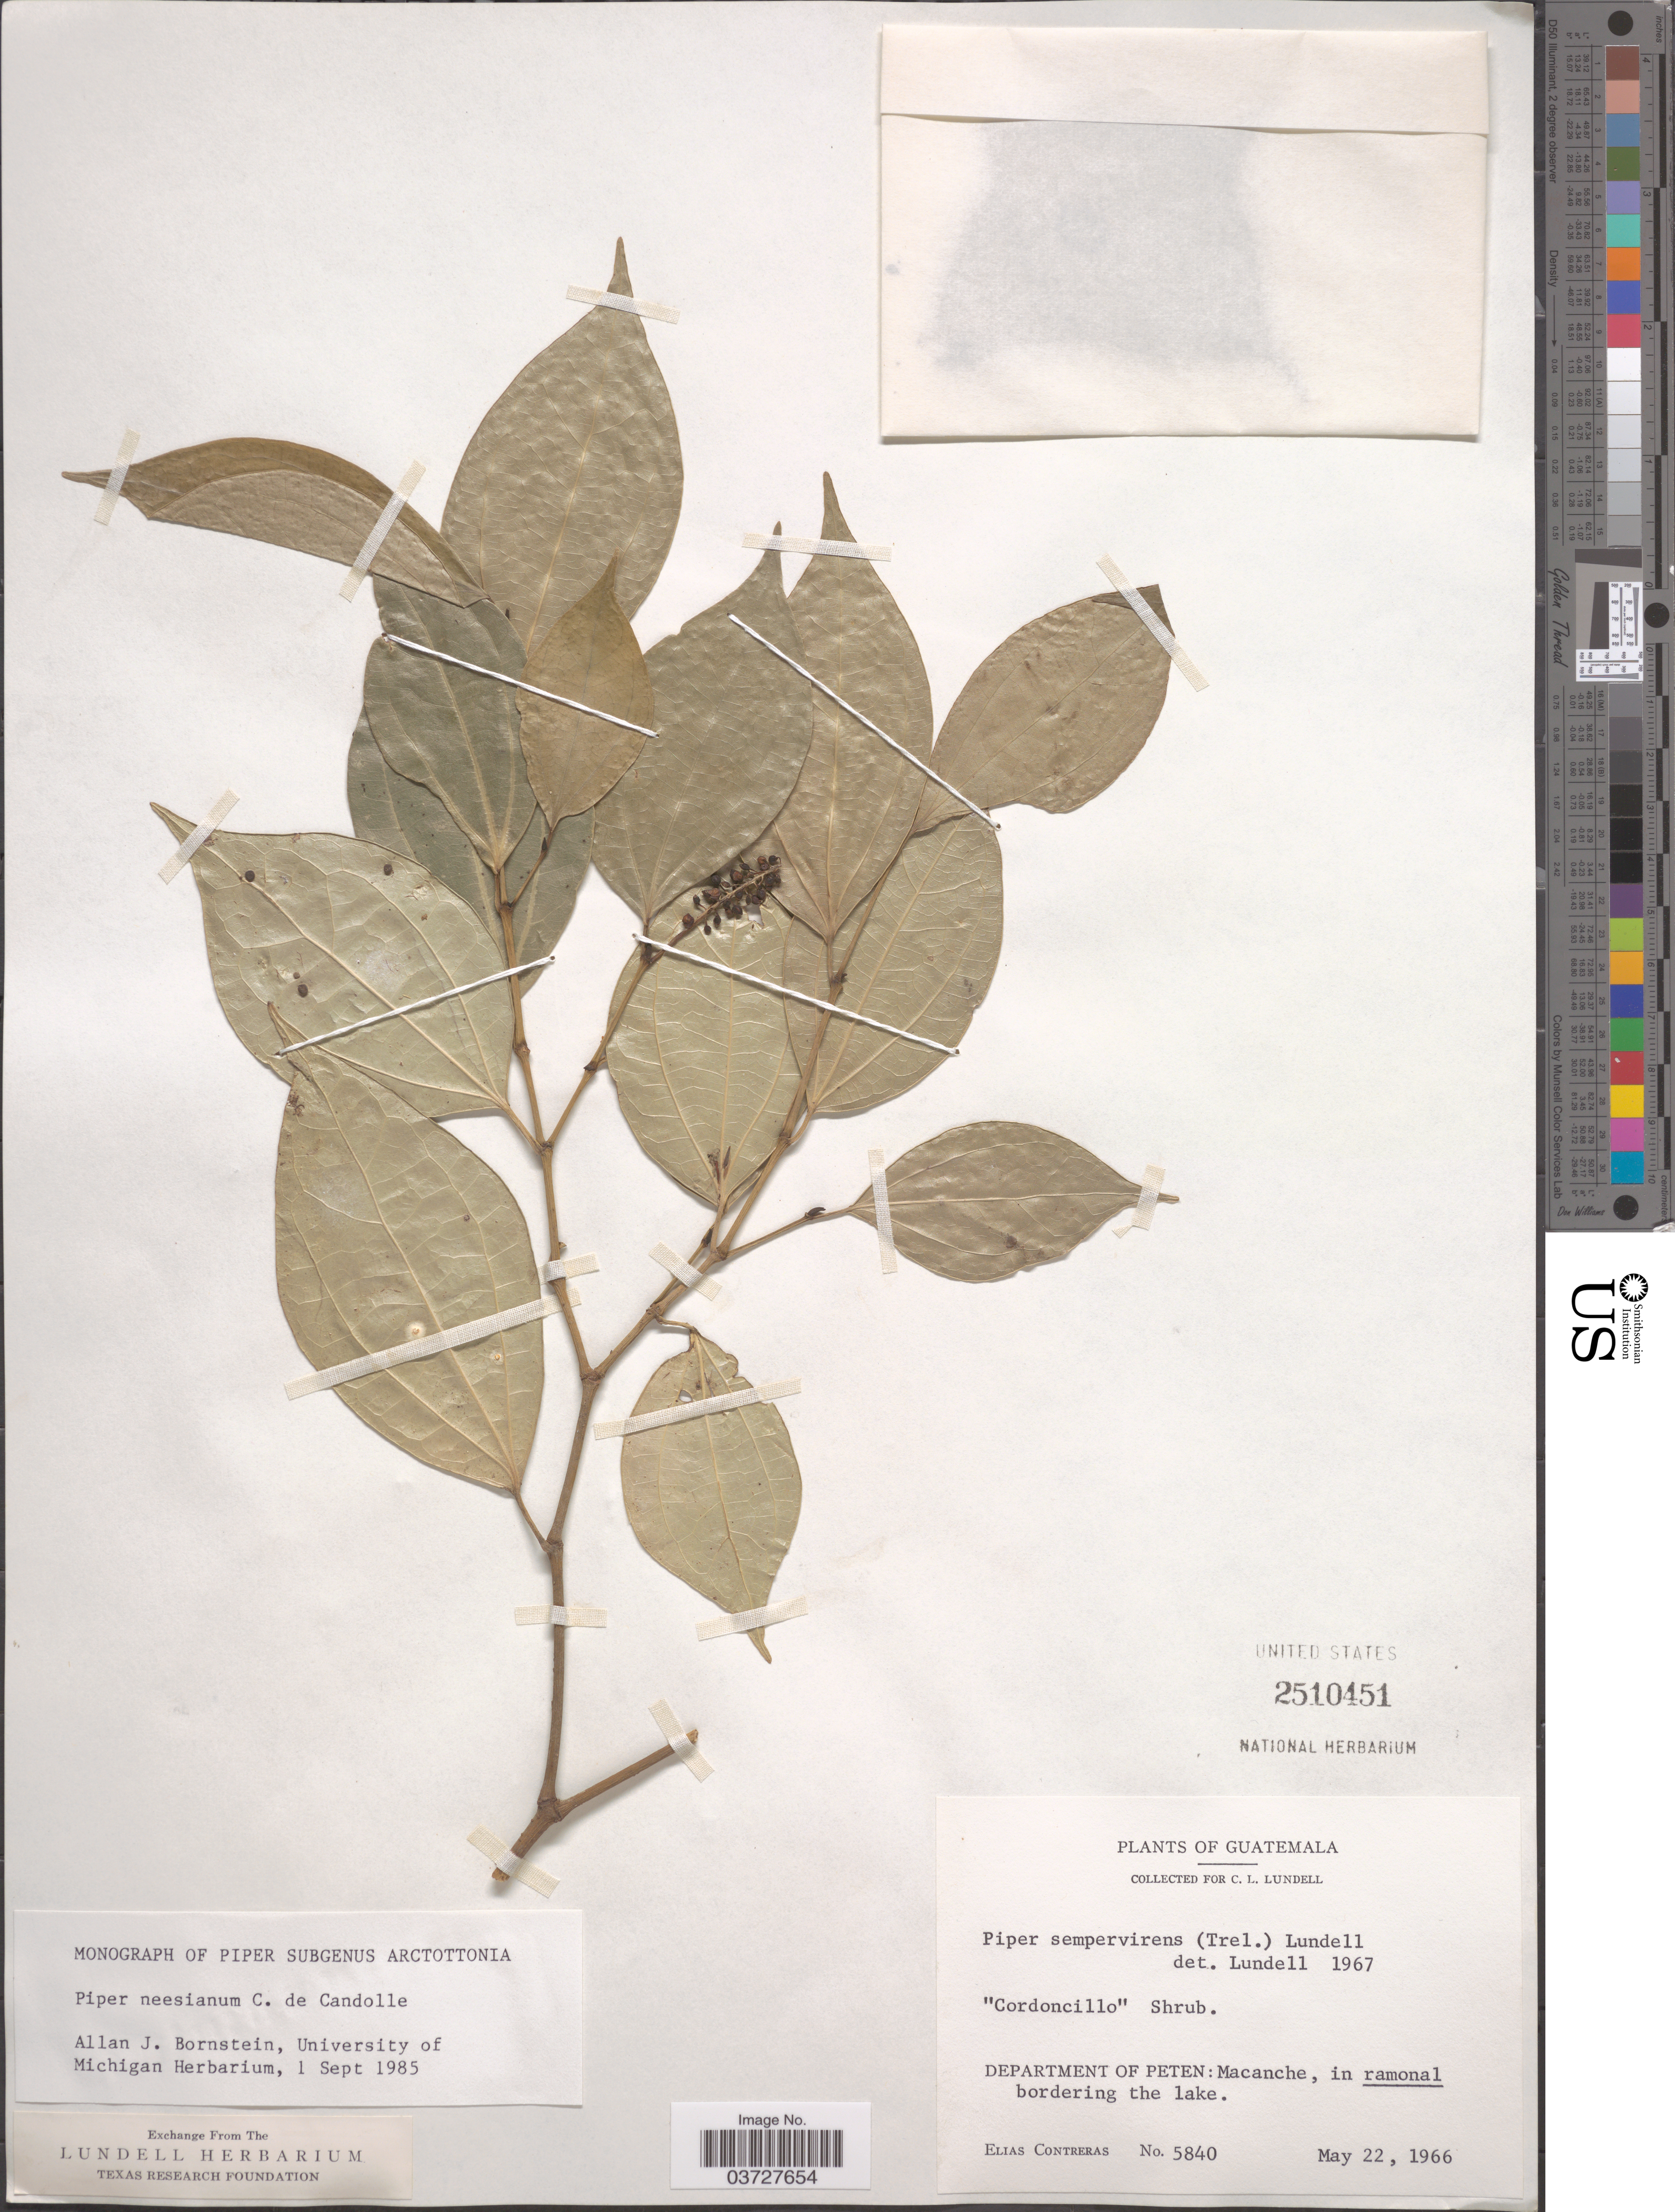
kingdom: Plantae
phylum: Tracheophyta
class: Magnoliopsida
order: Piperales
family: Piperaceae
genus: Piper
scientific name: Piper neesianum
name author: C. DC.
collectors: E. Contreras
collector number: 5840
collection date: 1966-05-22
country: Guatemala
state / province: El Peten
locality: Department of Peten: Macanche, in ramonal bordering the lake.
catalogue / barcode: US 2510451